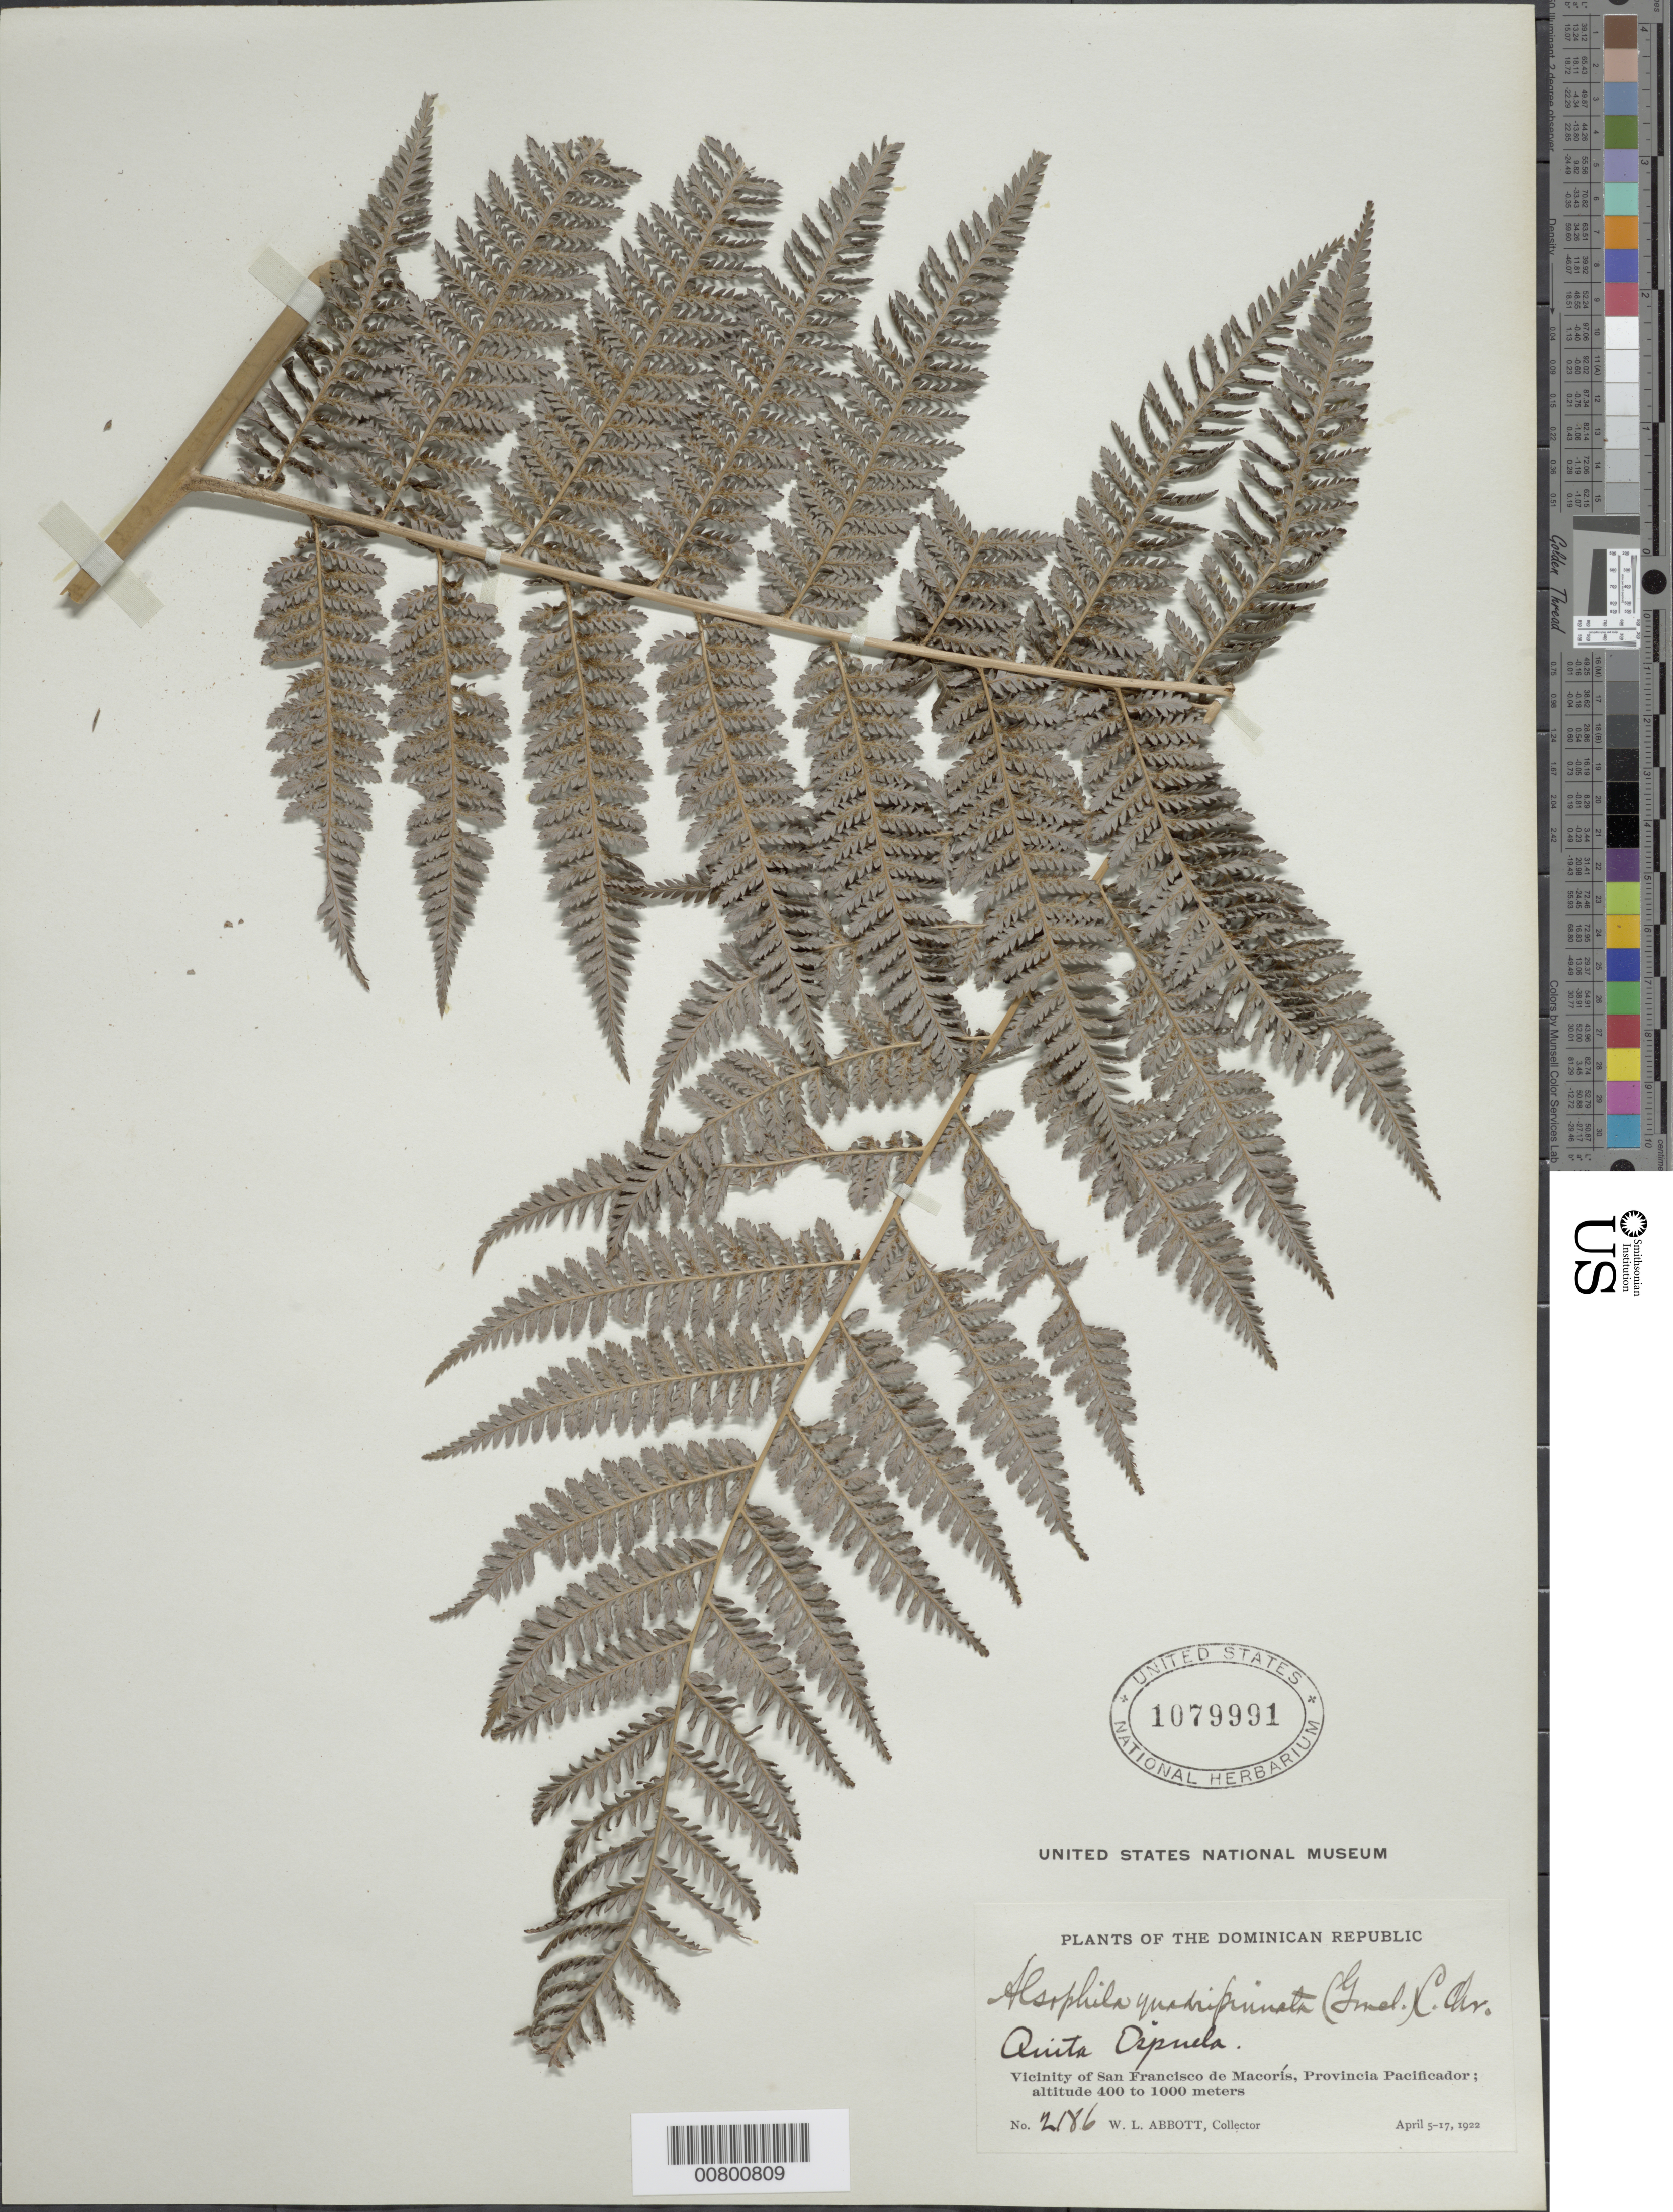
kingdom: Plantae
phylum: Tracheophyta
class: Polypodiopsida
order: Cyatheales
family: Dicksoniaceae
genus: Lophosoria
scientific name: Lophosoria quadripinnata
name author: (J.F. Gmel.) C. Chr.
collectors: W. L. Abbott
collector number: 2186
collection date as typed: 05 Apr 1922 to 17 Apr 1922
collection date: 1922-04-05/1922-04-17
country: Dominican Republic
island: Hispaniola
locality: Prov. Pacificador, San Francisco de Macorís, Quita Espuela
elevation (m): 400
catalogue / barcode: US 1079991